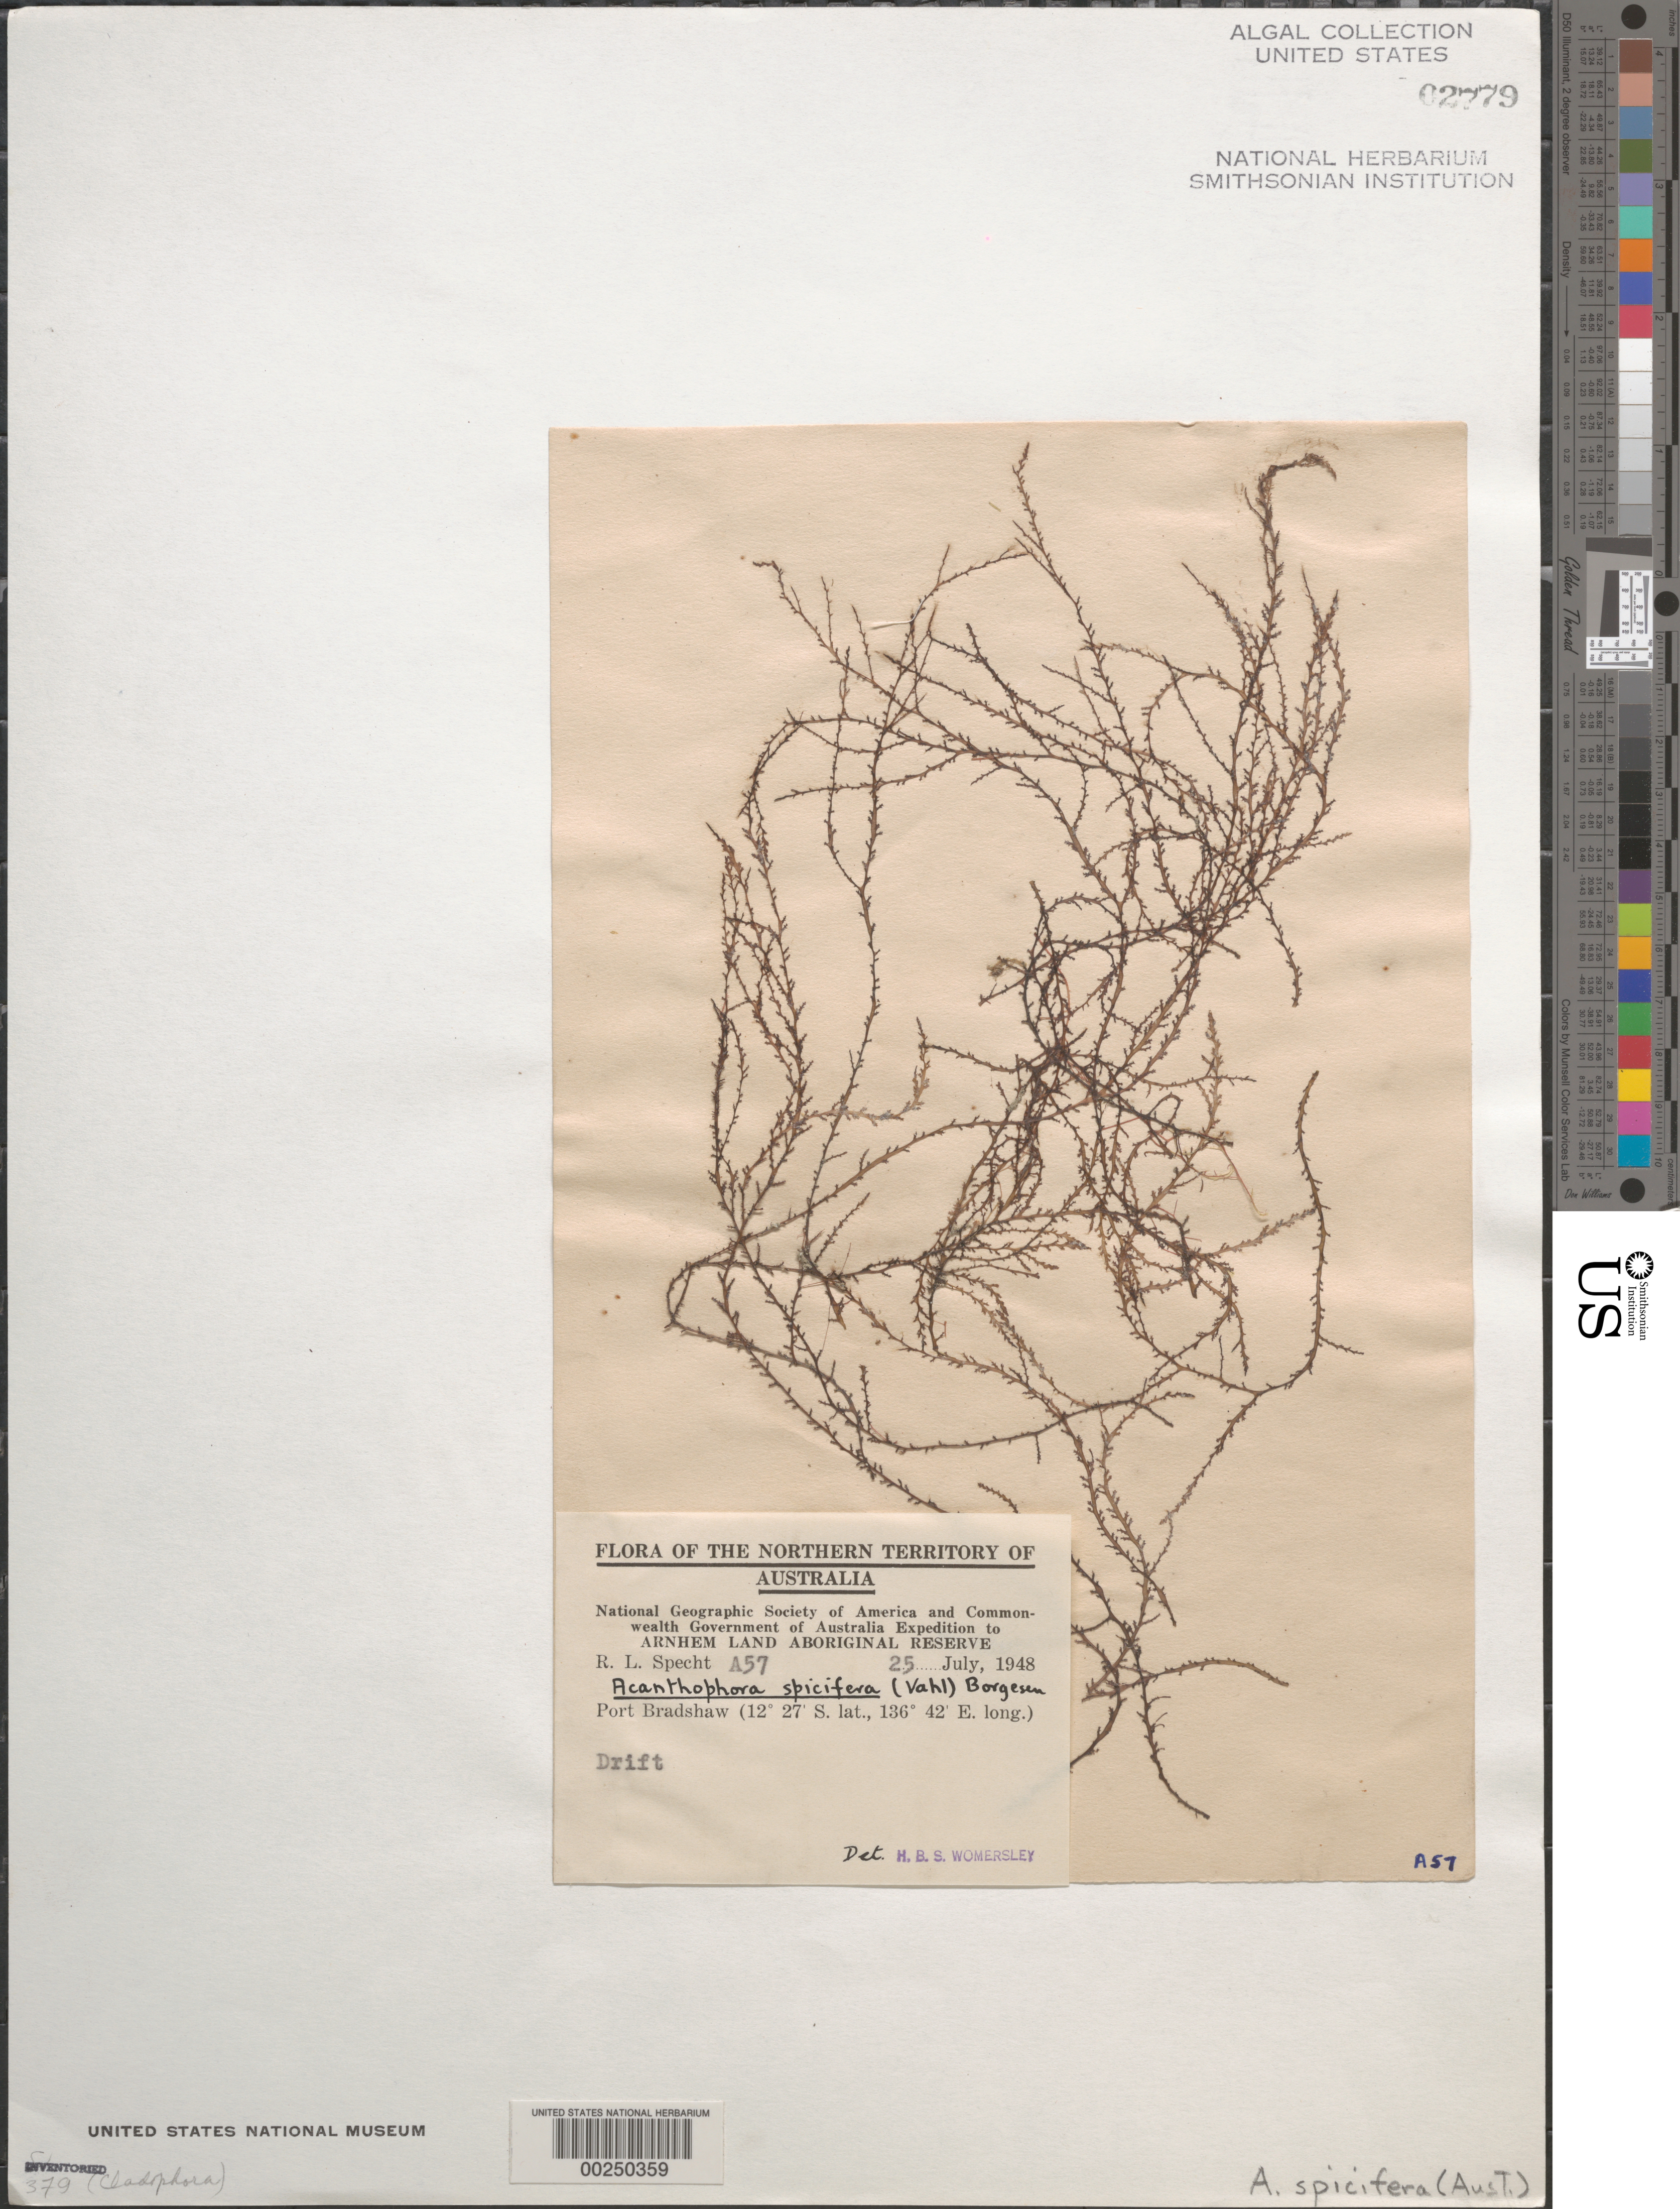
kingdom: Plantae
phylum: Rhodophyta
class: Florideophyceae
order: Ceramiales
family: Rhodomelaceae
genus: Acanthophora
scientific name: Acanthophora spicifera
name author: (Vahl) Børgesen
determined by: Womersley, H. B. S.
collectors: R. L. Specht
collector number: A57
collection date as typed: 25 Jul 1948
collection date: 1948-07-25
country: Australia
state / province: Northern Territory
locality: Port bradshaw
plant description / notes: National Geographic Society of America and Commonwealth Government of Australia Expedition to Arnhem Land Aboriginal Reserve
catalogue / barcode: US 2779